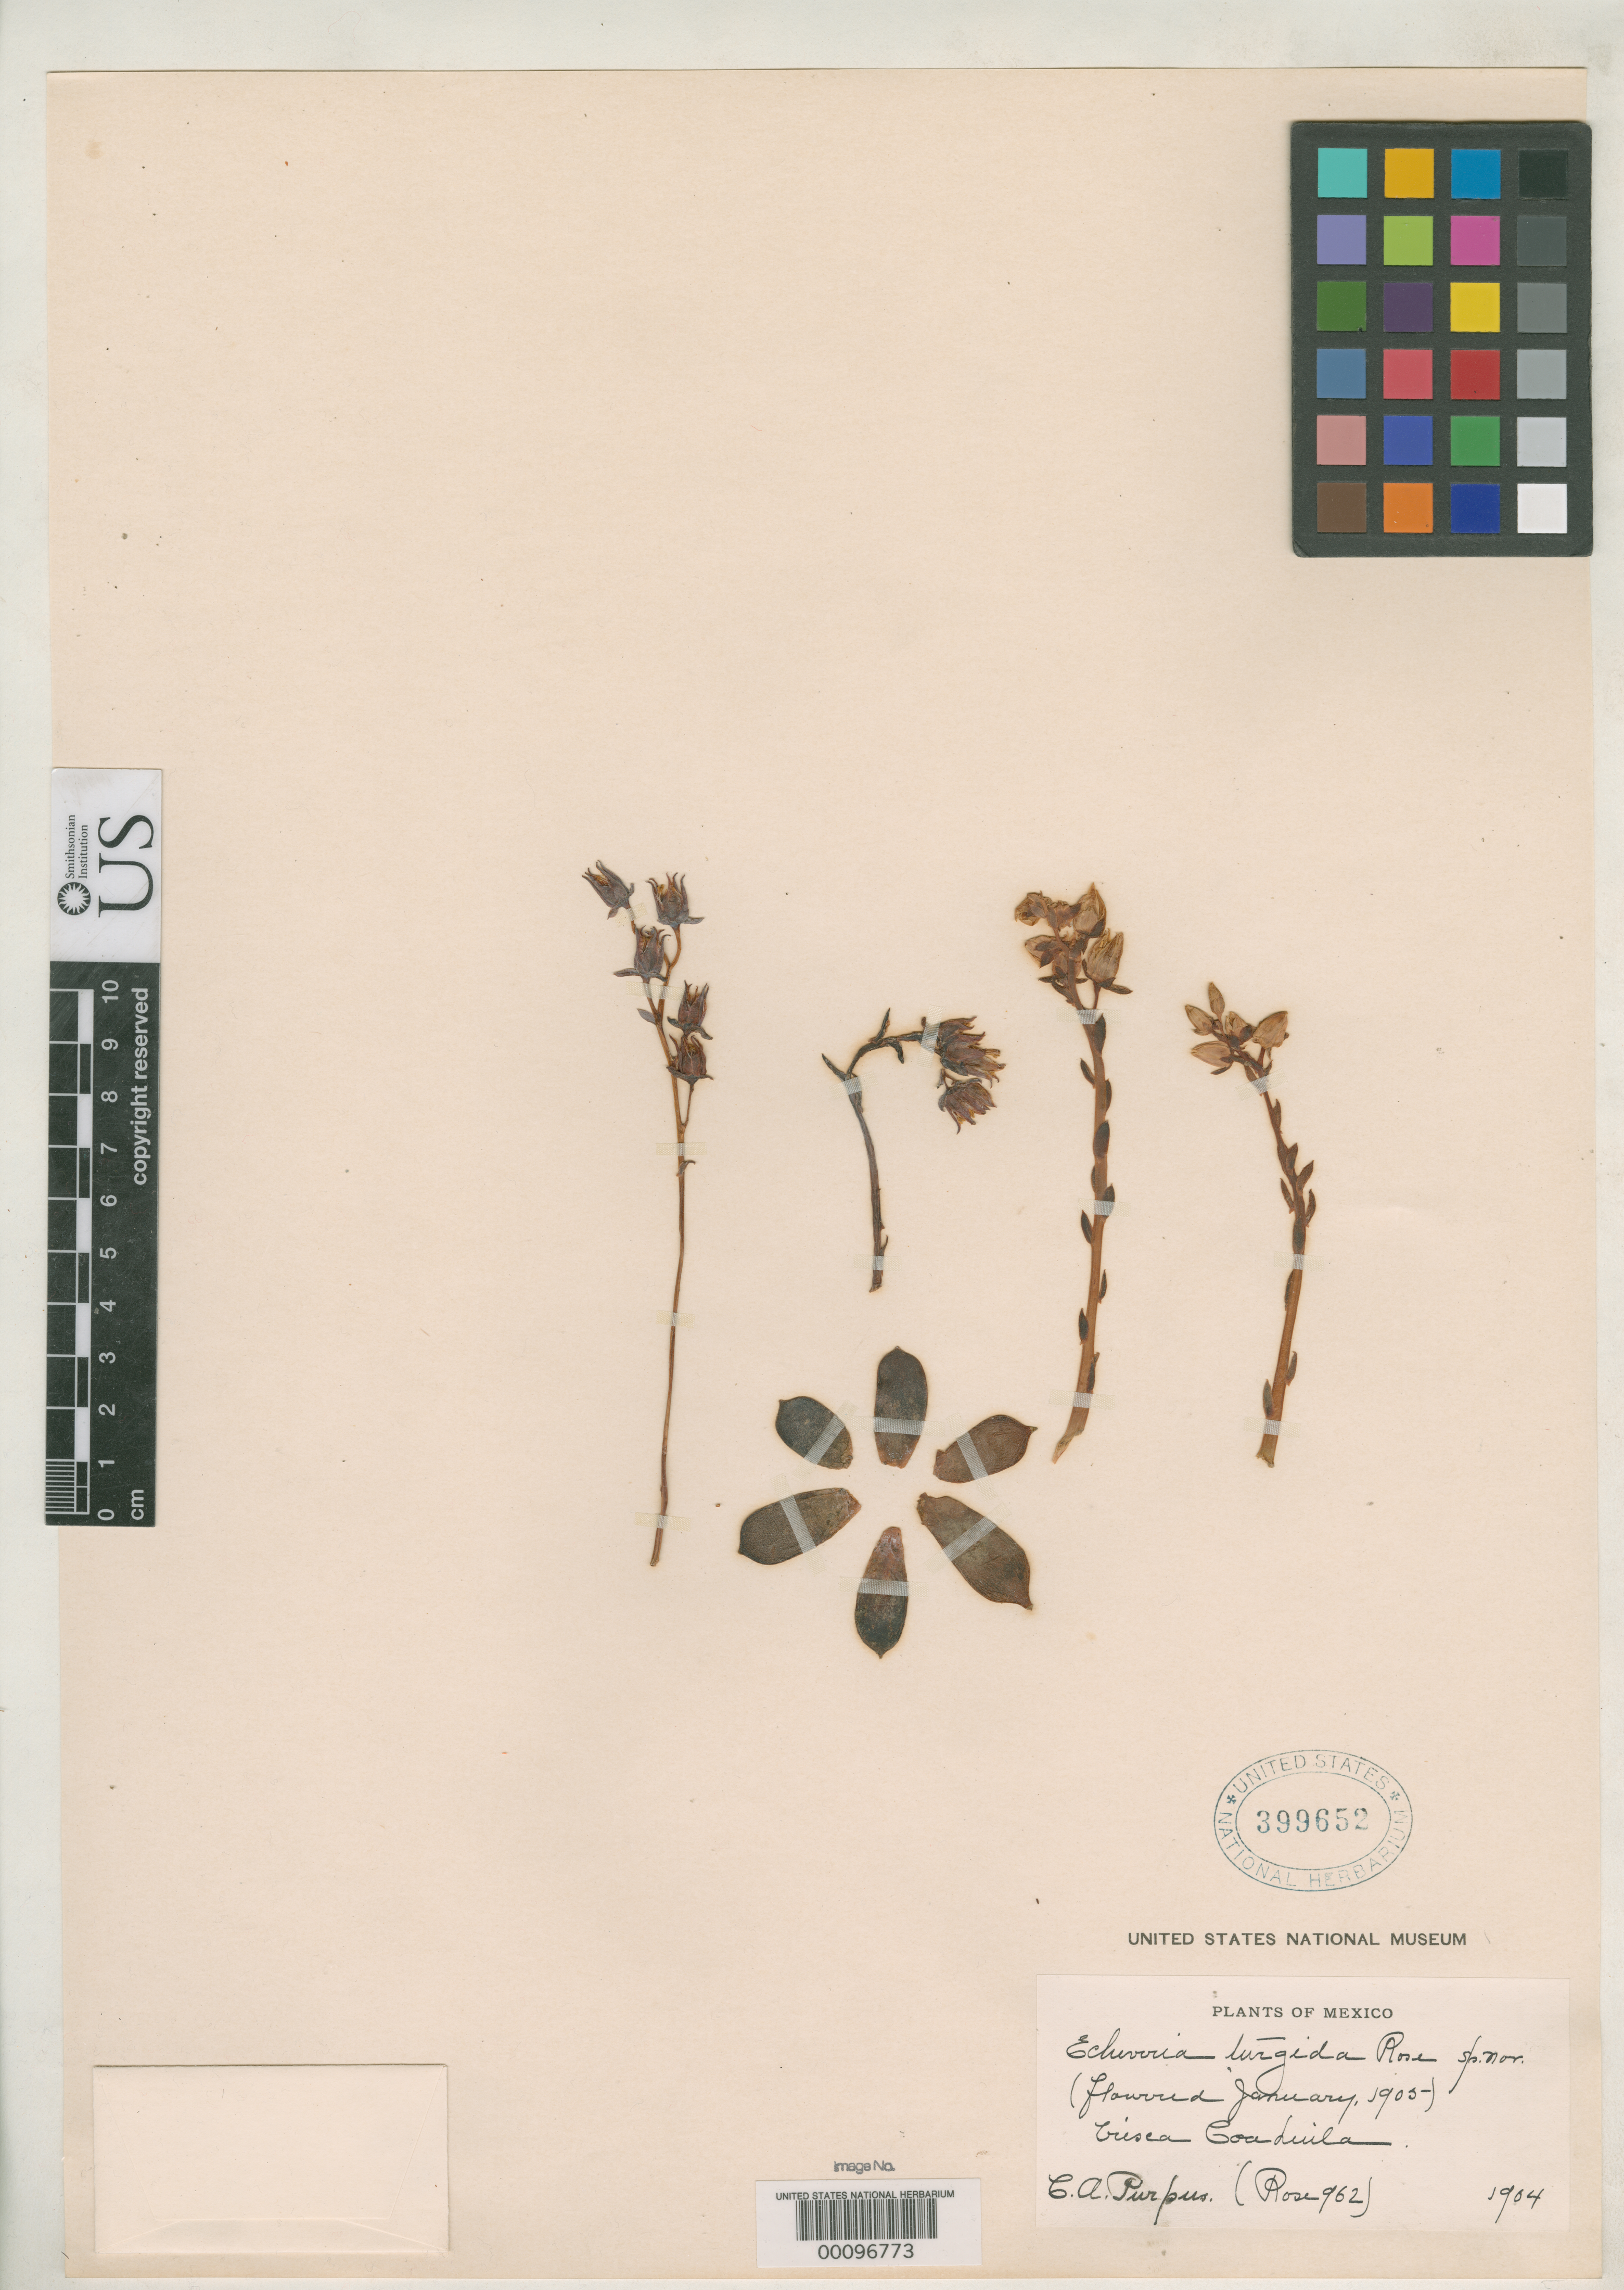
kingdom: Plantae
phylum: Tracheophyta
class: Magnoliopsida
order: Saxifragales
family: Crassulaceae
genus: Echeveria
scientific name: Echeveria turgida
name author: Rose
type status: Holotype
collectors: C. A. Purpus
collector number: Rose 962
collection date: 1904-02-20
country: Mexico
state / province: Coahuila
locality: Near Viesca.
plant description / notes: Specimen apparently made from cultivated plant. Protologue, "Collected by C.A. Purpus on limestone rock near Viesca, Coahuila, Mexico, February 20, 1904; flowered in Washington, January, 1905 (Rose no. 962)."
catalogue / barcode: US 399652